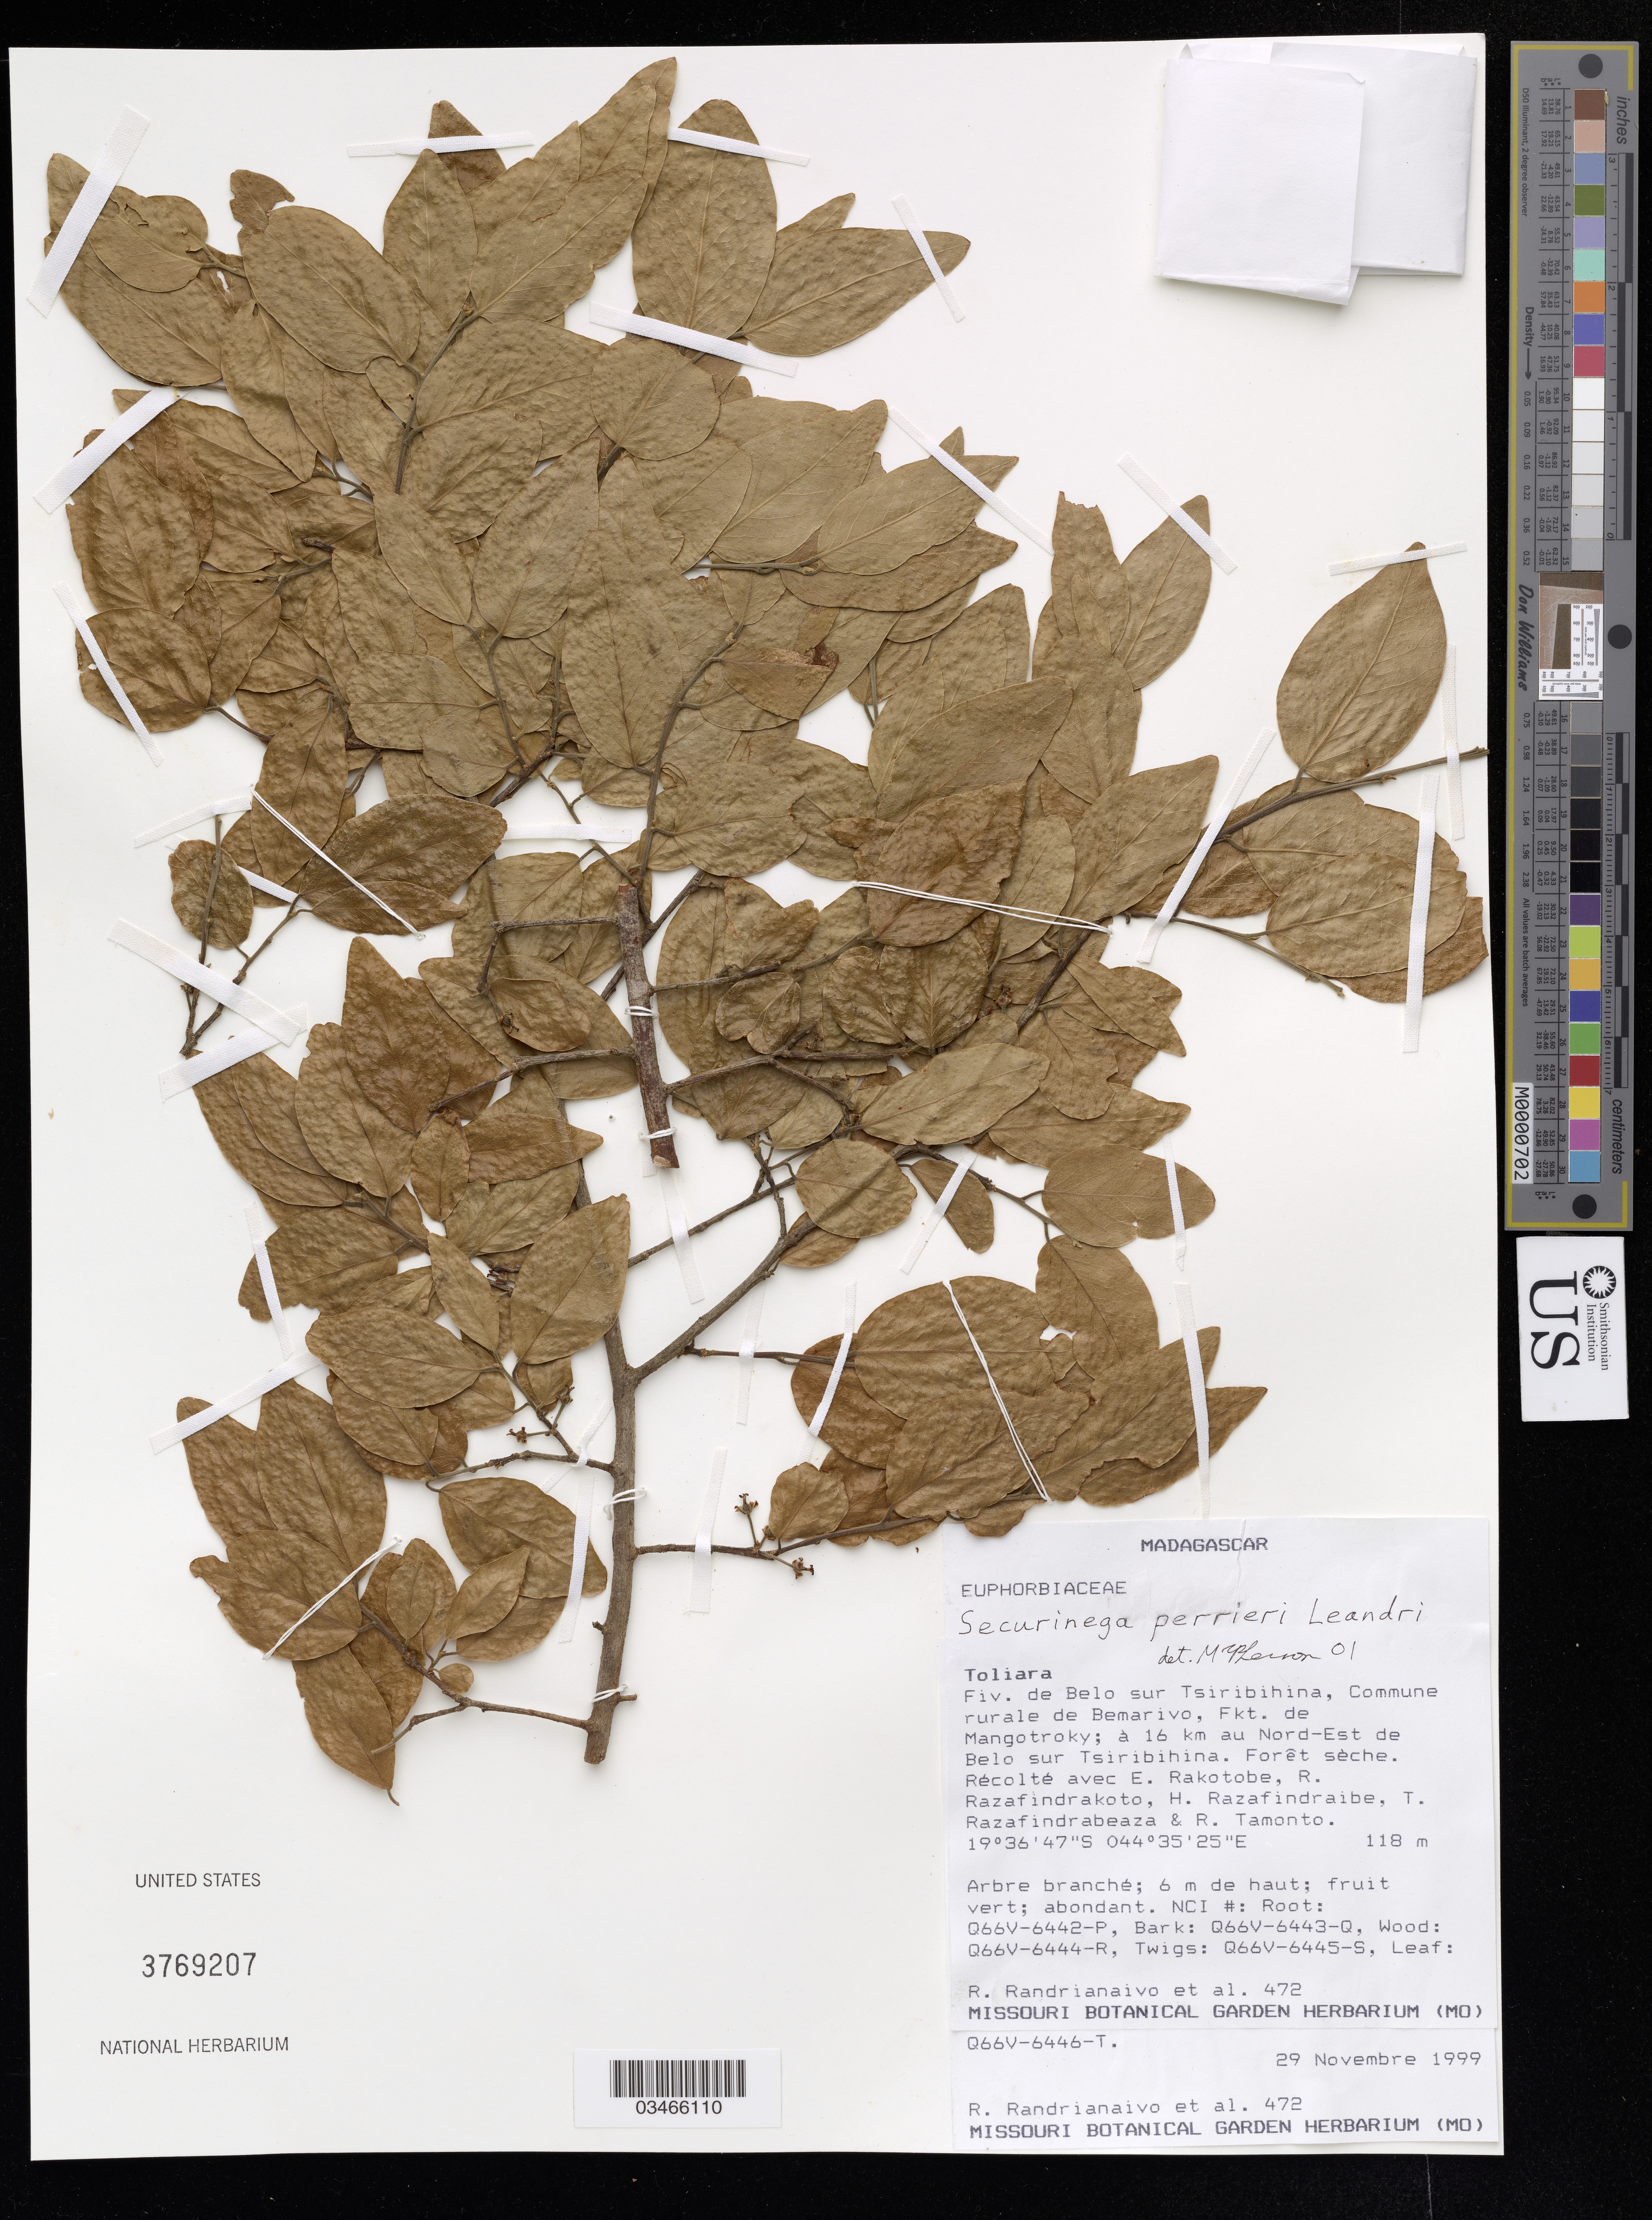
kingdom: Plantae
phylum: Tracheophyta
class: Magnoliopsida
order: Malpighiales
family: Phyllanthaceae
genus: Securinega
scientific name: Securinega perrieri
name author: Leandri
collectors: R. Randrianaivo & et al.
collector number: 472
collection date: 1999-11-29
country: Madagascar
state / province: Toliara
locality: Fiv. de Belo sur Tsiribihina, Commune rurale de Bemarivo, Fkt. de Mangotroky; à 16 km au Nord-Est de Belo sur Tsiribihina.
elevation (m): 118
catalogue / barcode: US 3769207